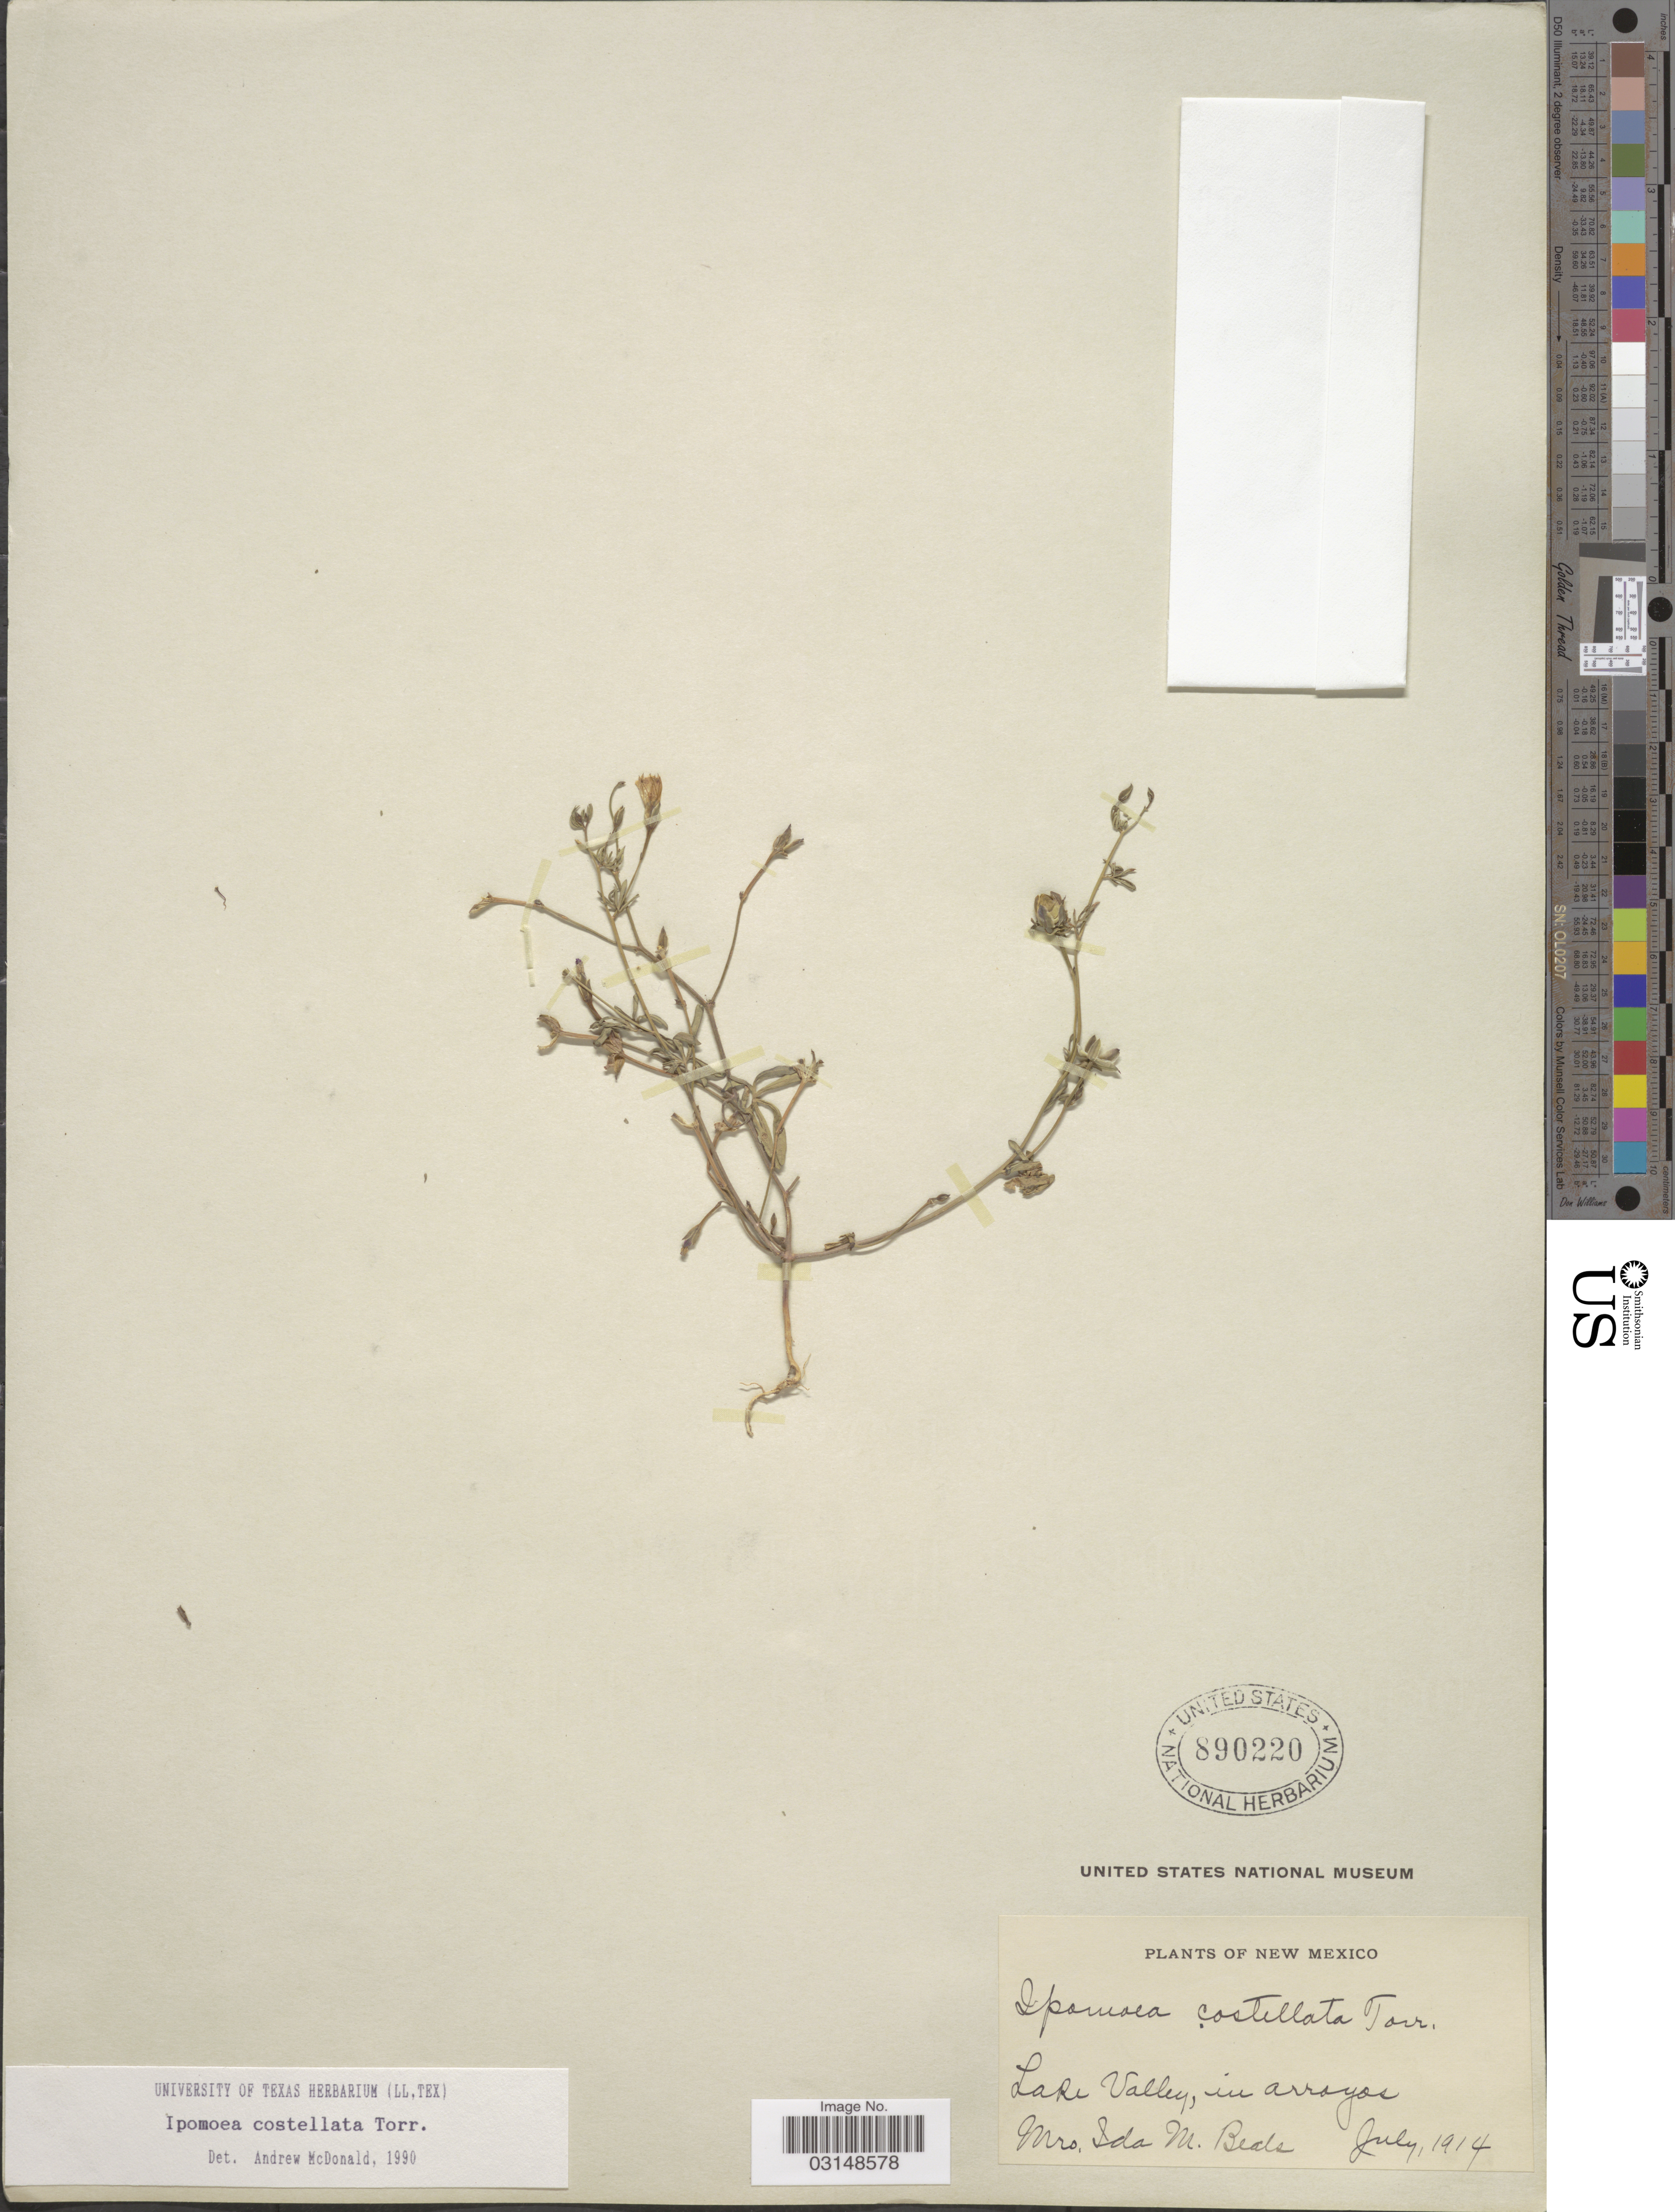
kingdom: Plantae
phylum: Tracheophyta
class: Magnoliopsida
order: Solanales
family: Convolvulaceae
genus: Ipomoea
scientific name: Ipomoea costellata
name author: Torr.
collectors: I. M. Beals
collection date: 1914-07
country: United States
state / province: New Mexico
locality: Lake Valley, in arroyos.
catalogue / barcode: US 890220